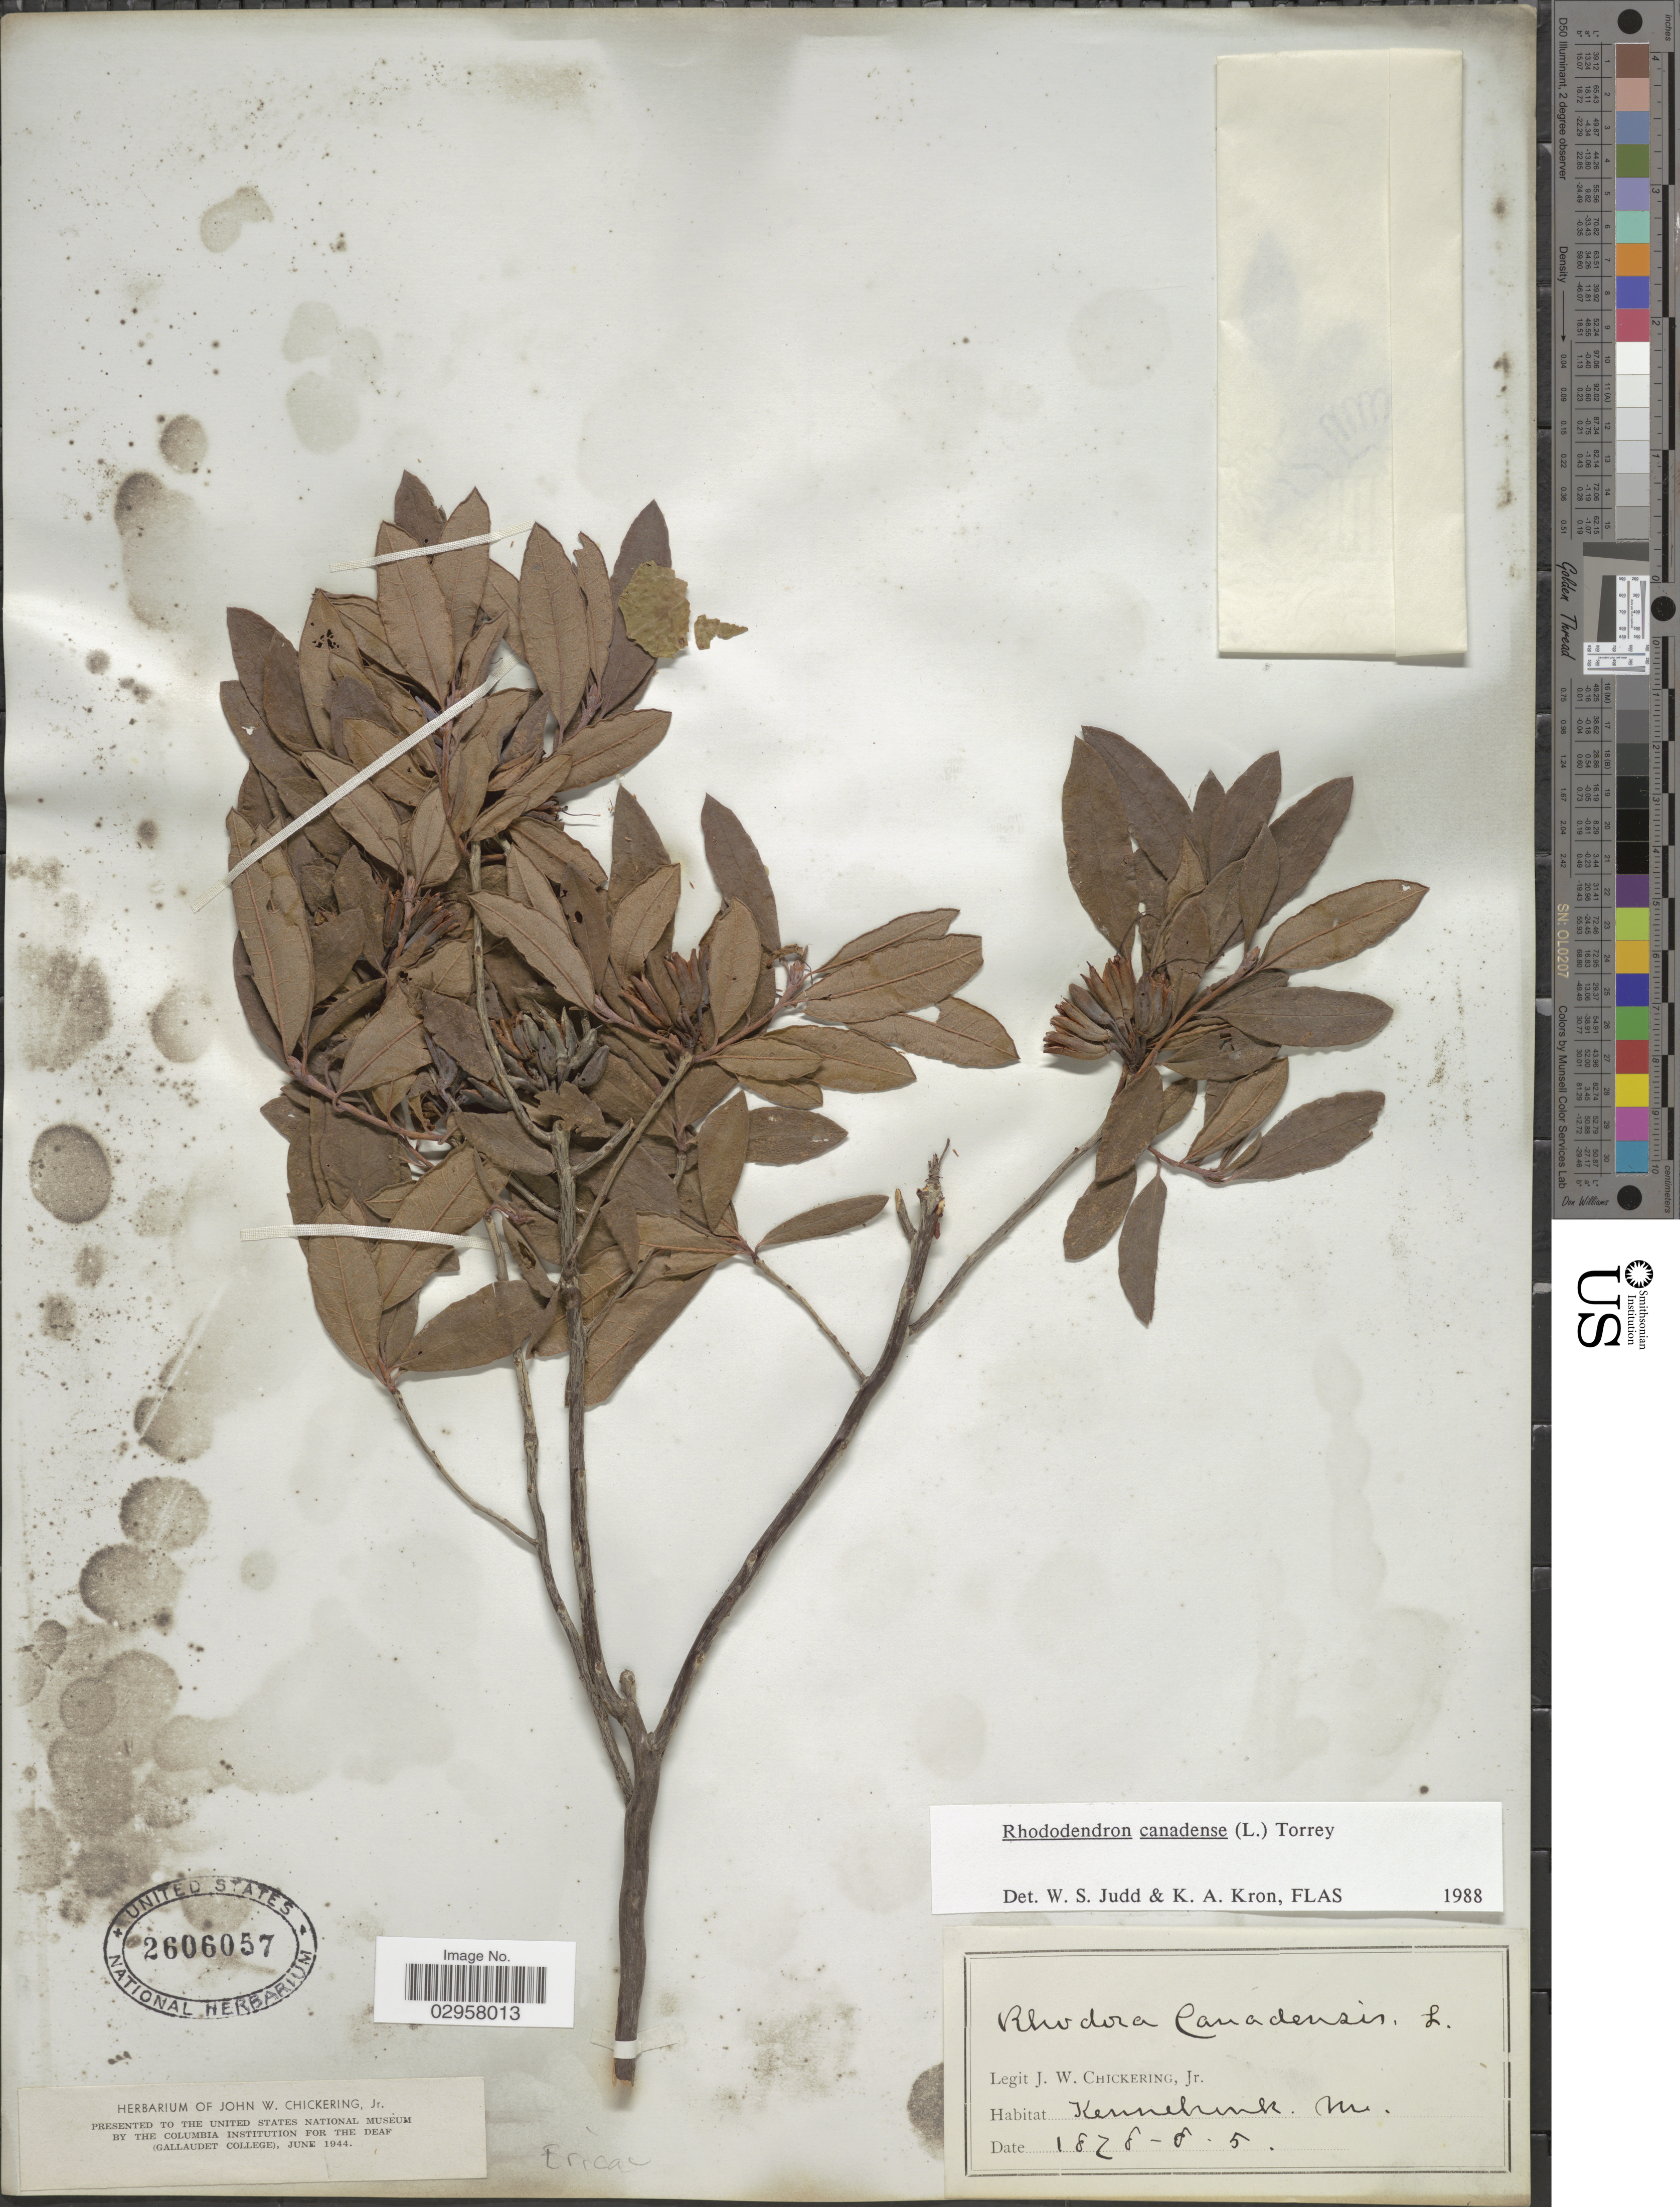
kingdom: Plantae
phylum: Tracheophyta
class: Magnoliopsida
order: Ericales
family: Ericaceae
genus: Rhododendron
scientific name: Rhododendron canadense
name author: (L.) Torr.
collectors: J. W. Chickering Jr.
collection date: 1878-08-05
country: United States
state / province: Maine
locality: Kennebunk.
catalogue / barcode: US 2606057